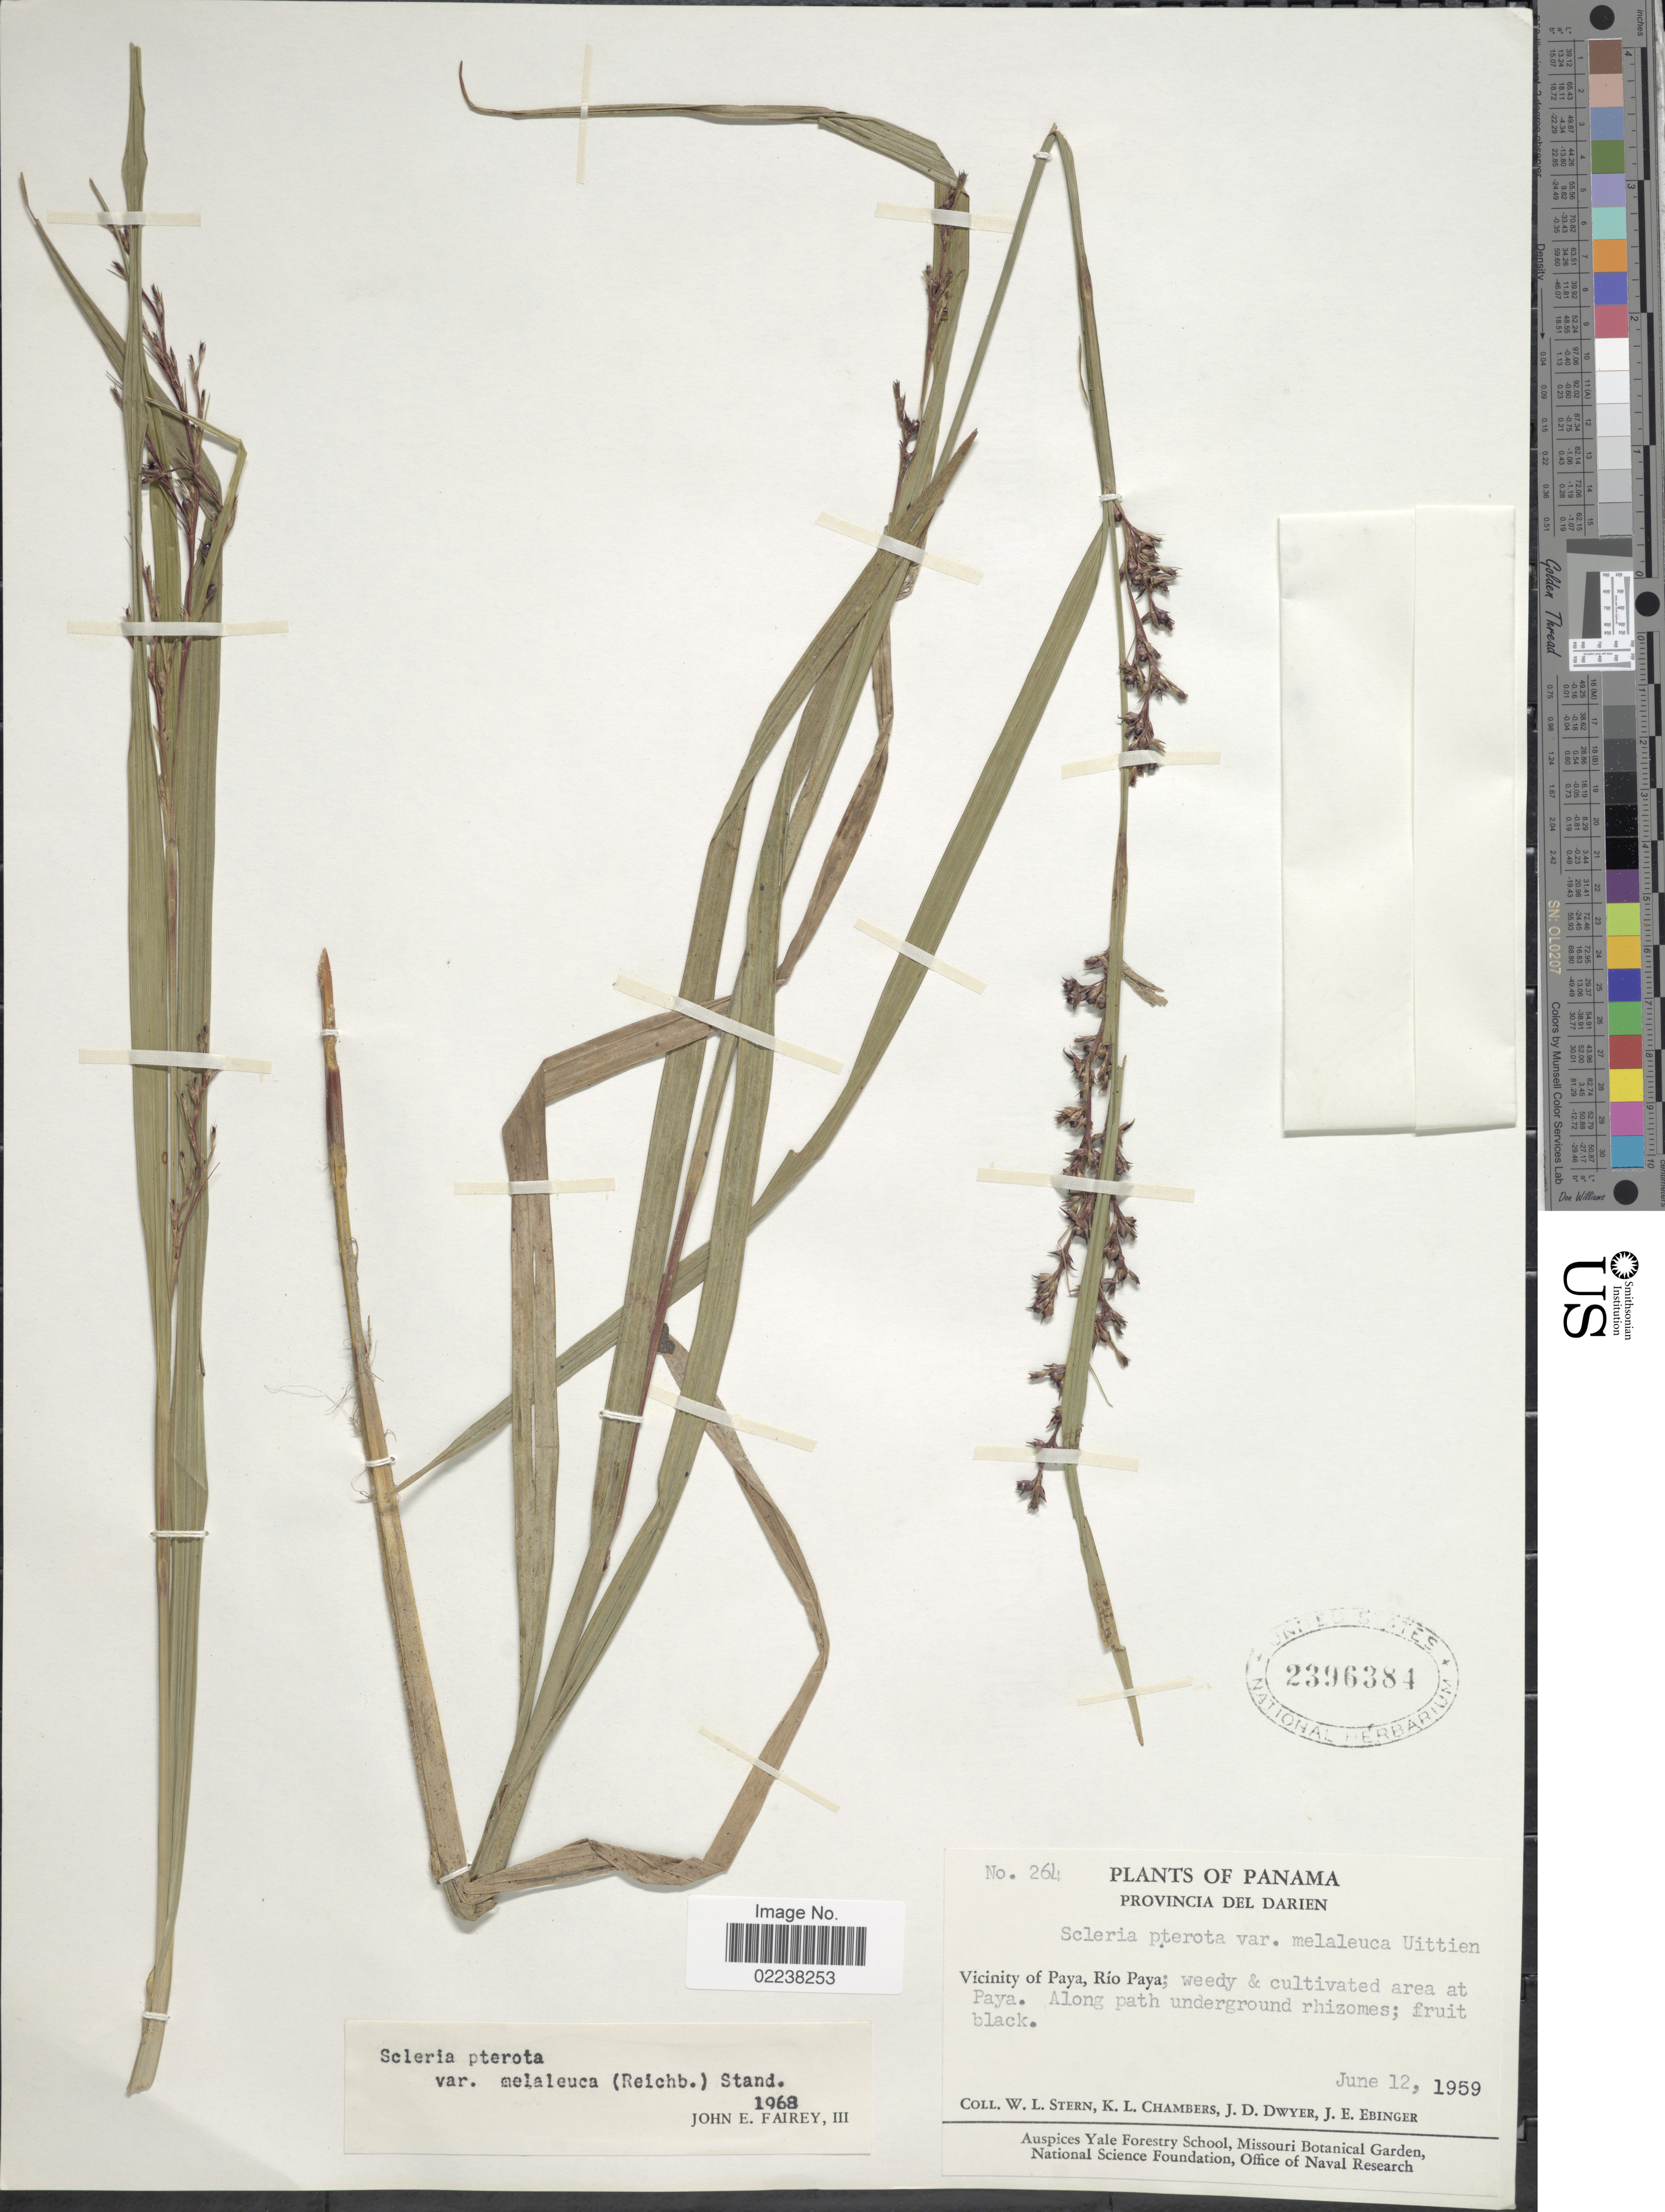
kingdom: Plantae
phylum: Tracheophyta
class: Liliopsida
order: Poales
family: Cyperaceae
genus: Scleria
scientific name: Scleria gaertneri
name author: Raddi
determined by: Strong, Mark T., (BOT), Smithsonian Institution - National Museum of Natural History (UNITED STATES)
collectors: W. L. Stern, K. Chambers, J. D. Dwyer & J. Ebinger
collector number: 264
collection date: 1959-06-12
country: Panama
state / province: Darién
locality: Provincia Del Darien, Vicinity of Paya, Rio Paya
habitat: weedy & cultivated area at Paya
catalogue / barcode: US 2396384